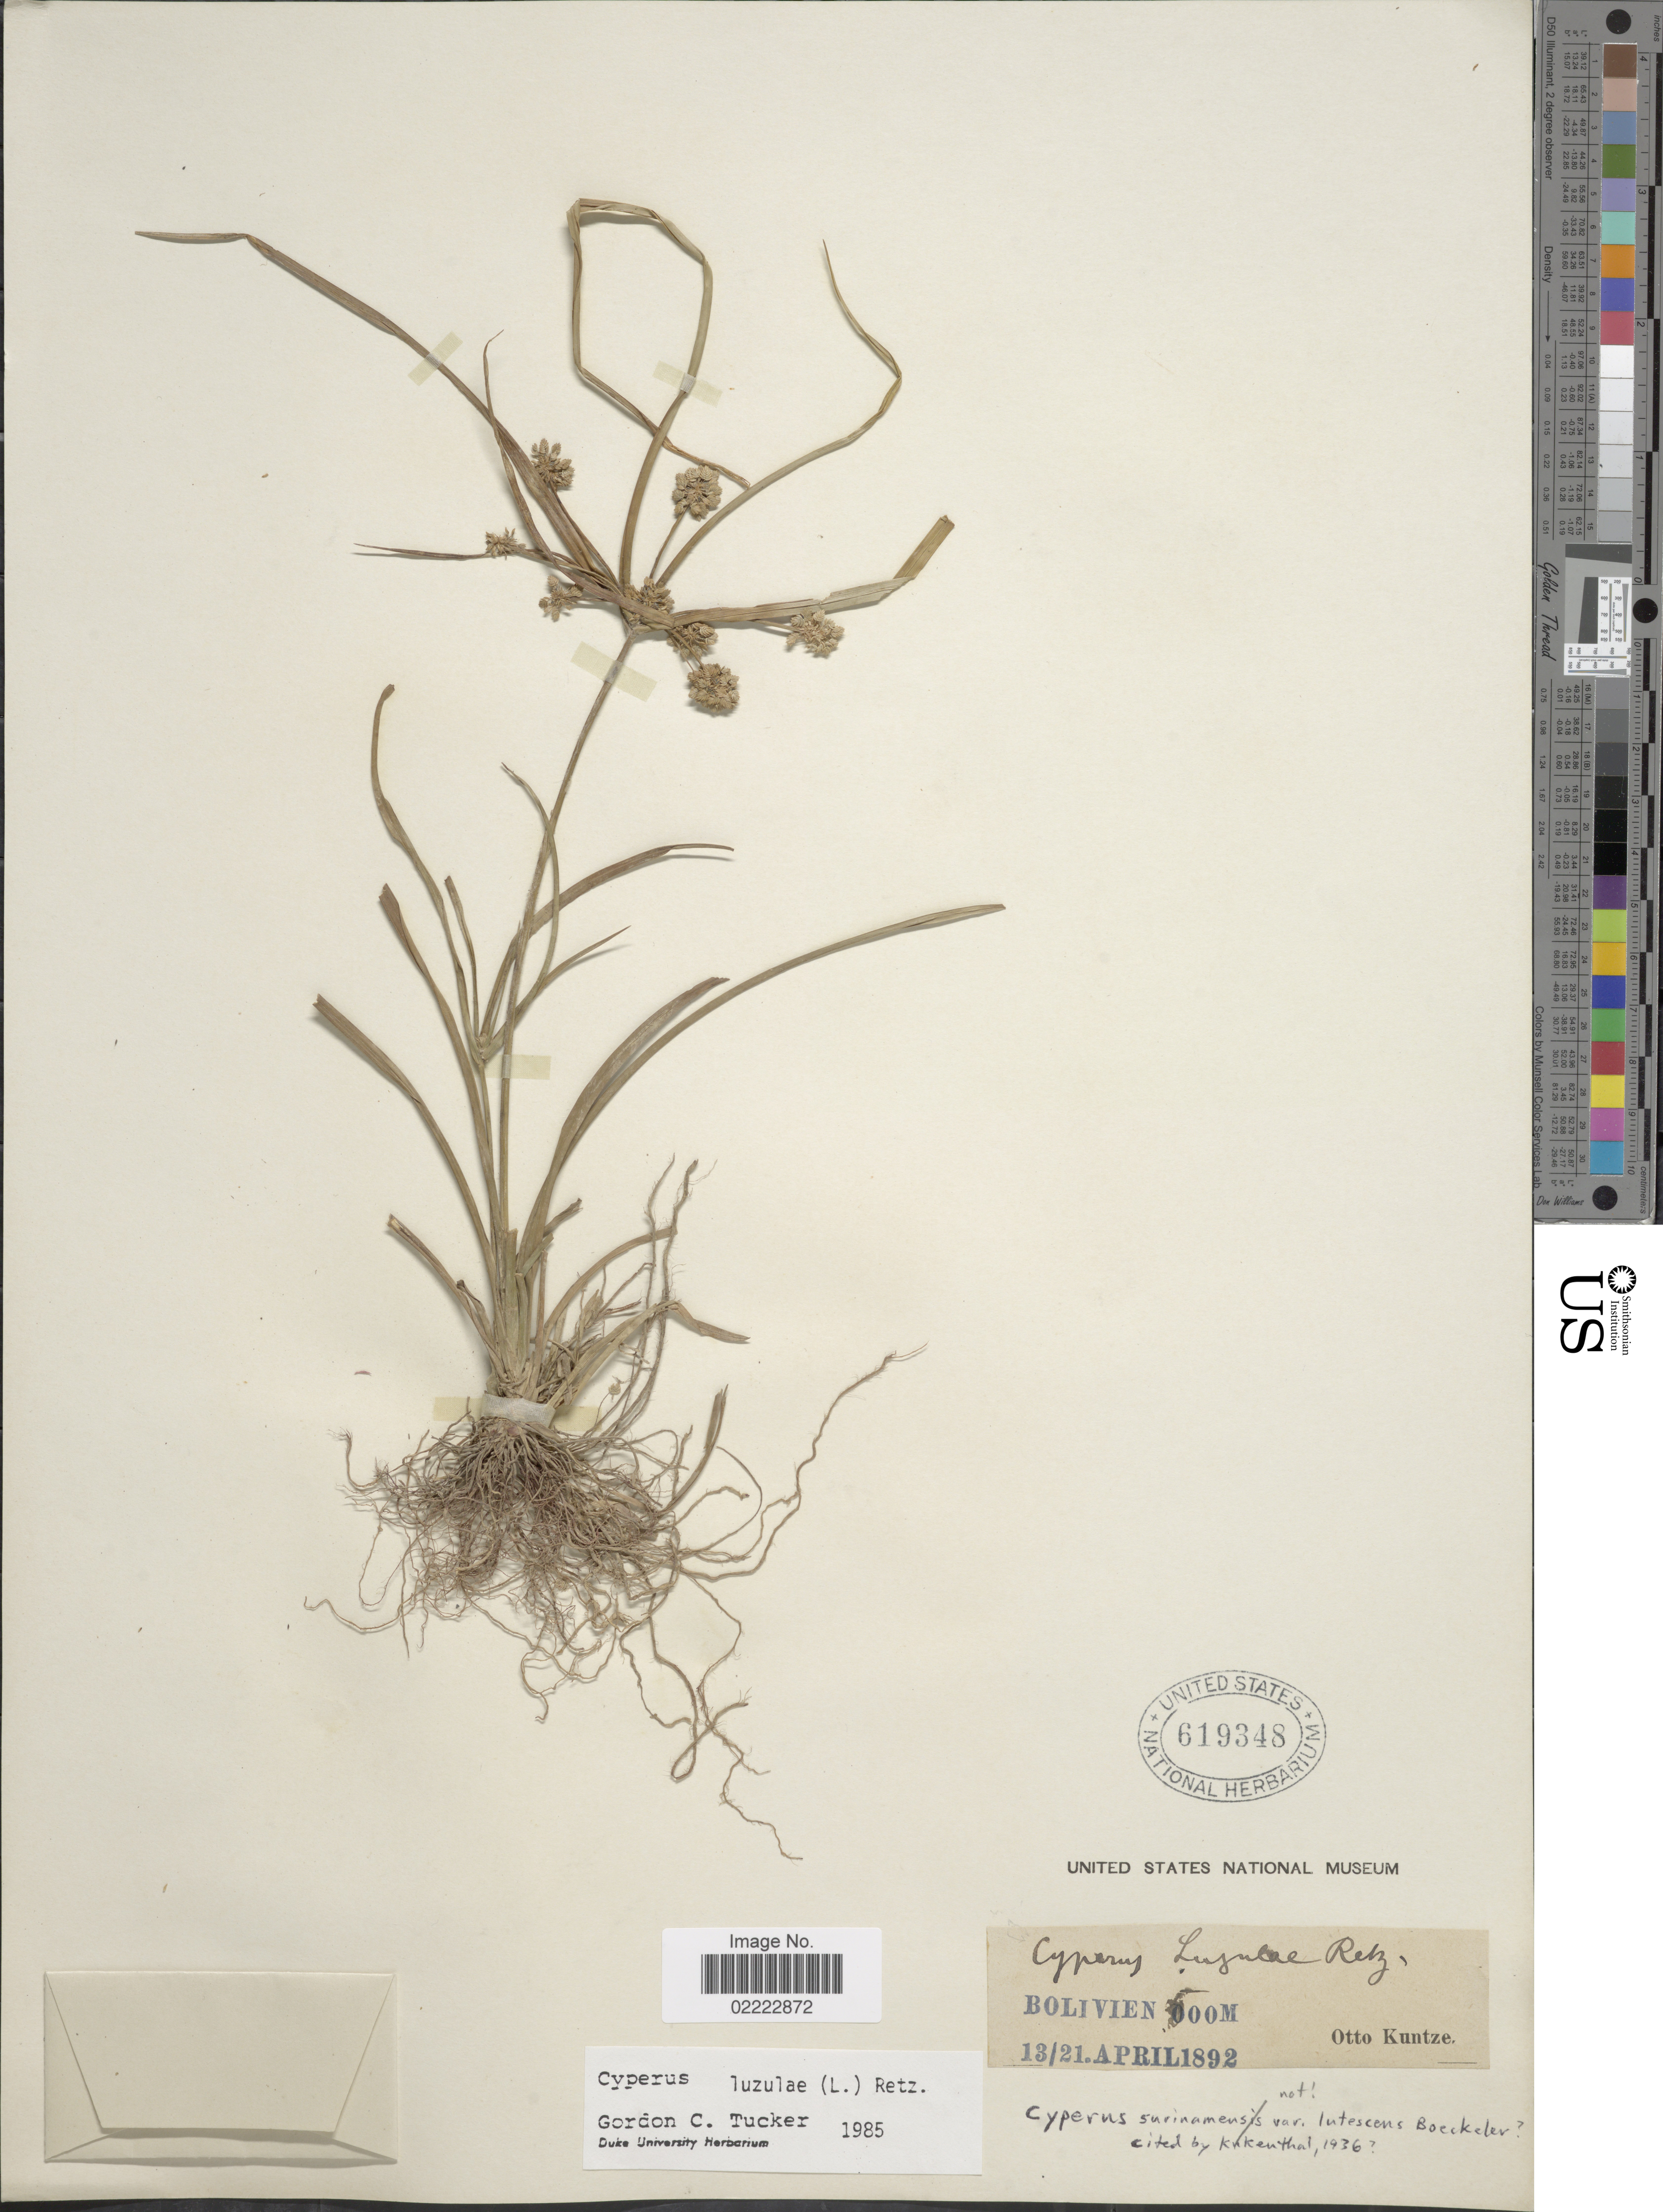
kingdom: Plantae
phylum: Tracheophyta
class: Liliopsida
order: Poales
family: Cyperaceae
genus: Cyperus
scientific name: Cyperus luzulae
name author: (L.) Rottb. ex Retz.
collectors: C.E.O. Kuntze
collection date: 1892-04-13/1892-04-21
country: Bolivia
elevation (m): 500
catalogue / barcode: US 619348